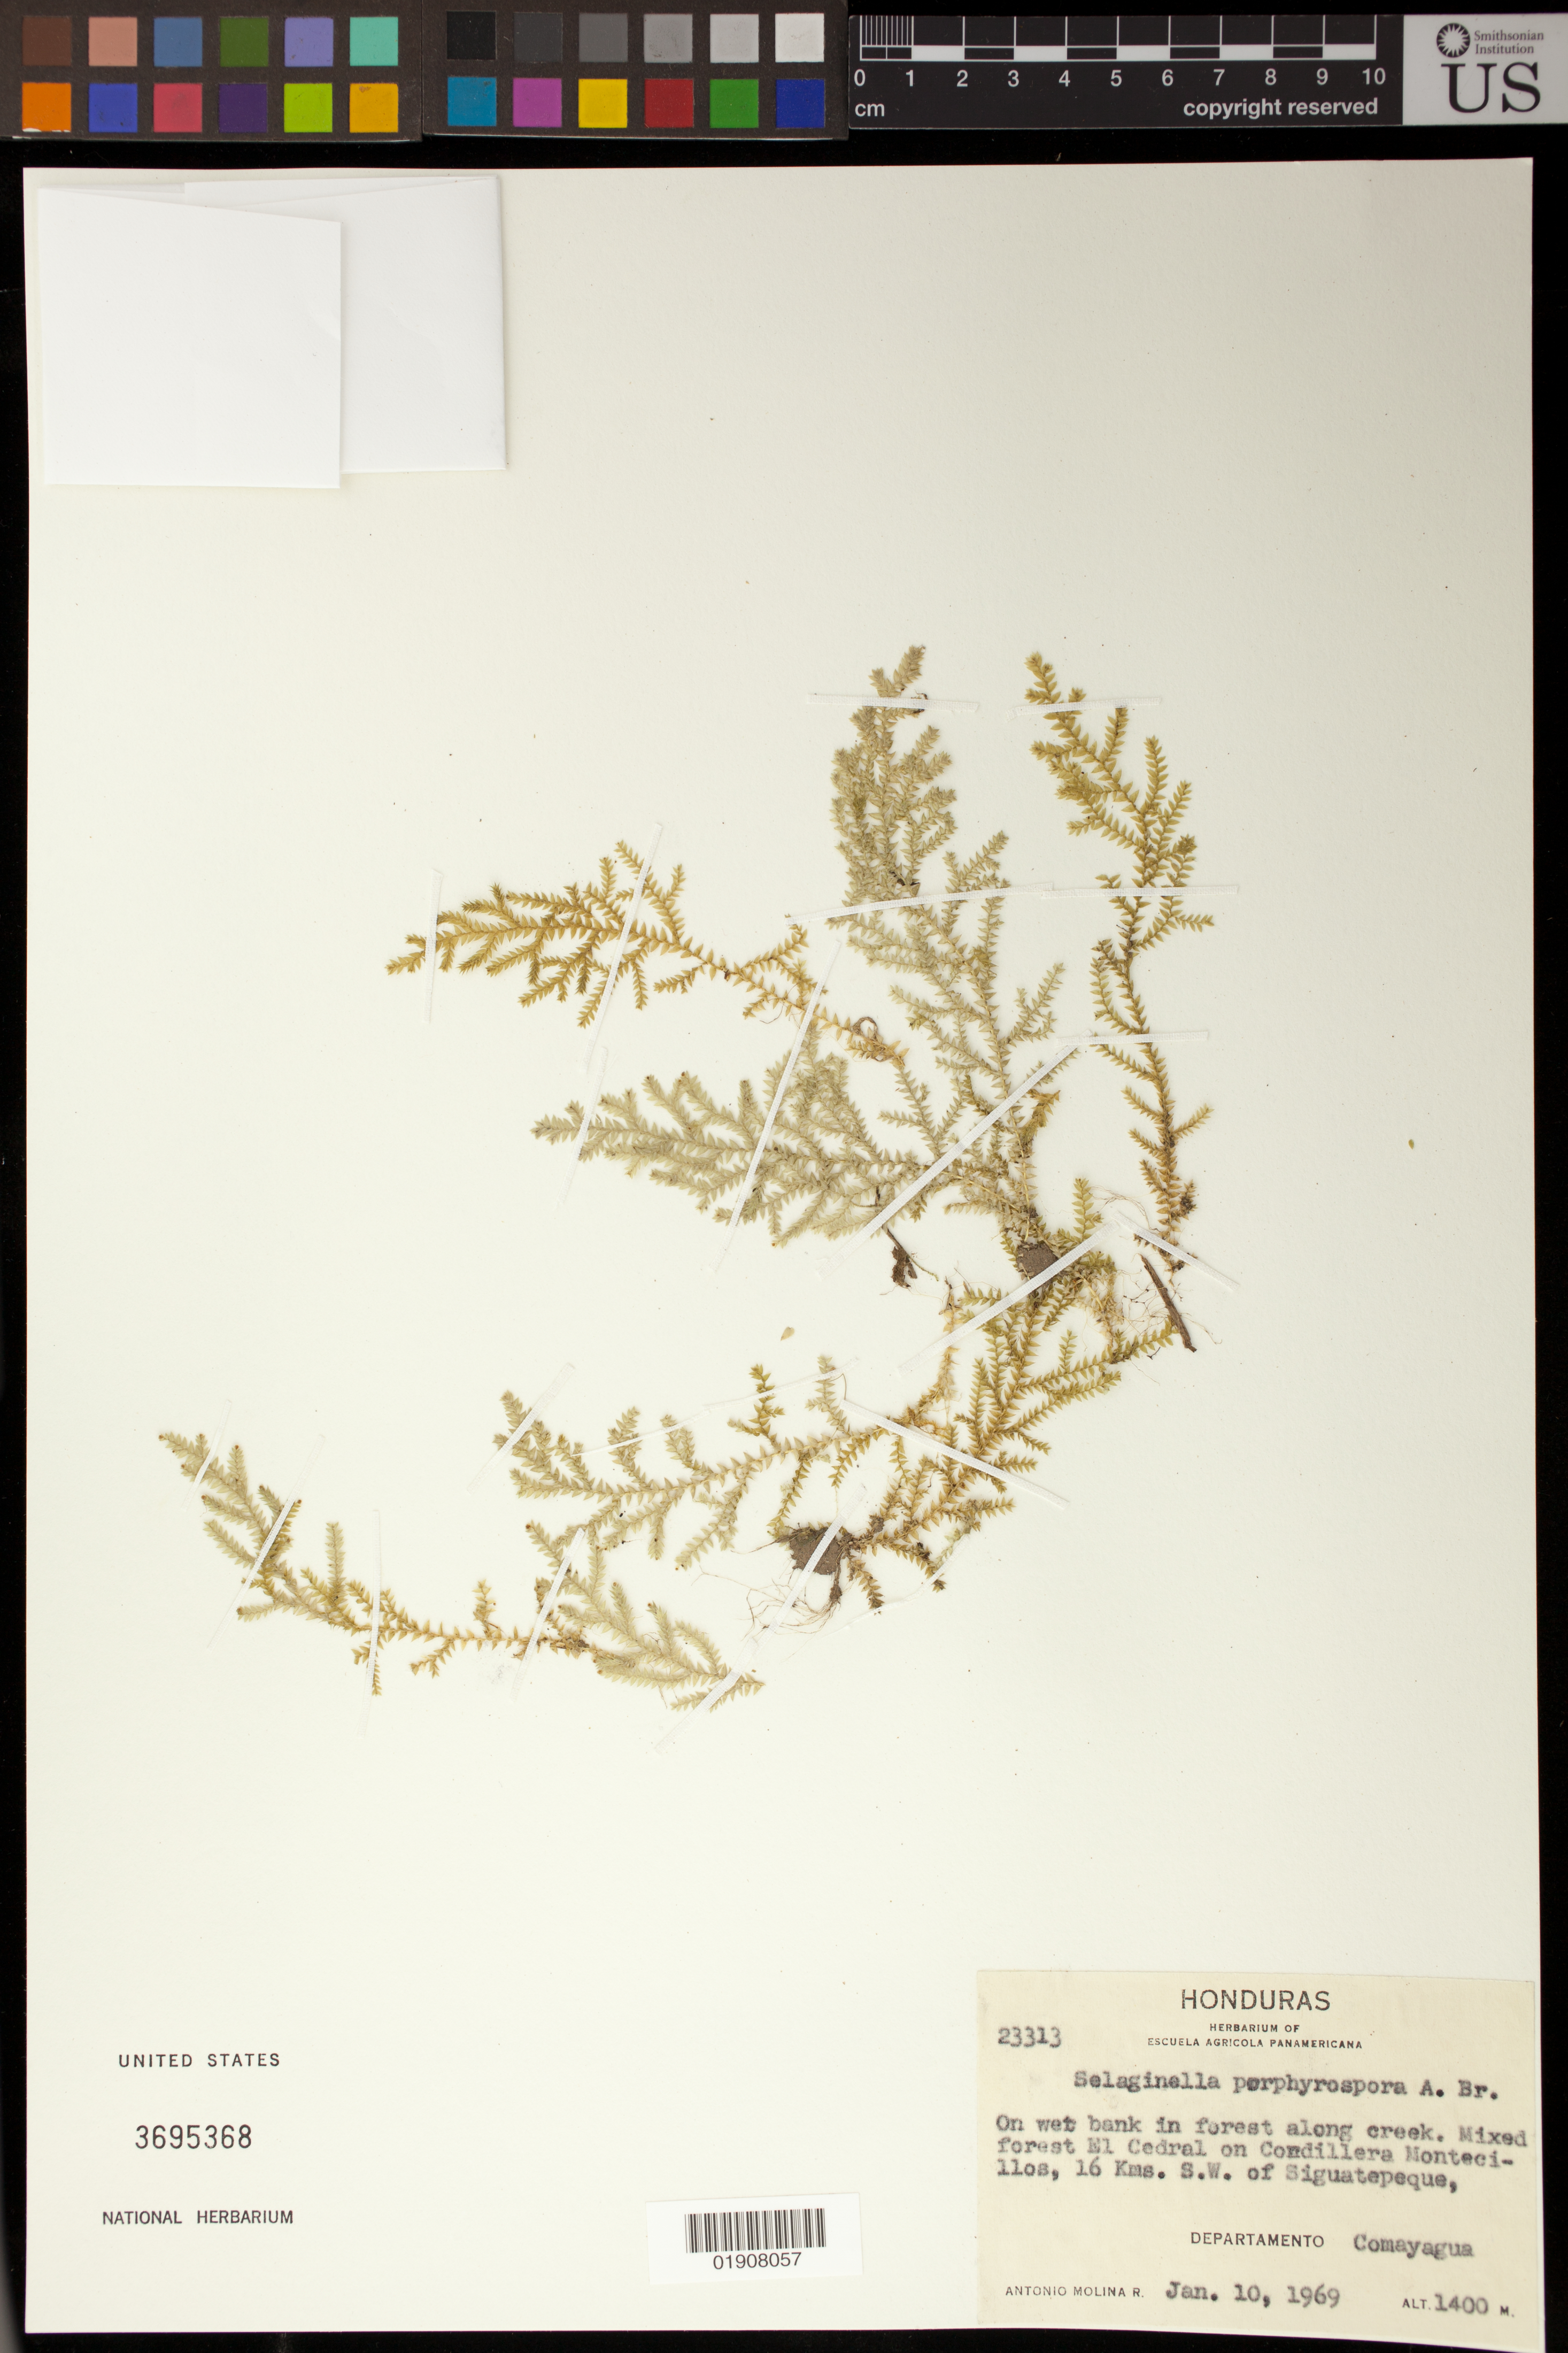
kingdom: Plantae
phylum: Tracheophyta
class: Lycopodiopsida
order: Selaginellales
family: Selaginellaceae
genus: Selaginella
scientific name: Selaginella porphyrospora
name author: A. Braun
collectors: A. Molina R.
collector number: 23313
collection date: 1969-01-10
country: Honduras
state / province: Comayagua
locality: El Cedral on Cordillera Montecillos, 16 kms. SW of Siguatepeque.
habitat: On wet bank in forest along creek.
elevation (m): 1400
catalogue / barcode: US 3695368